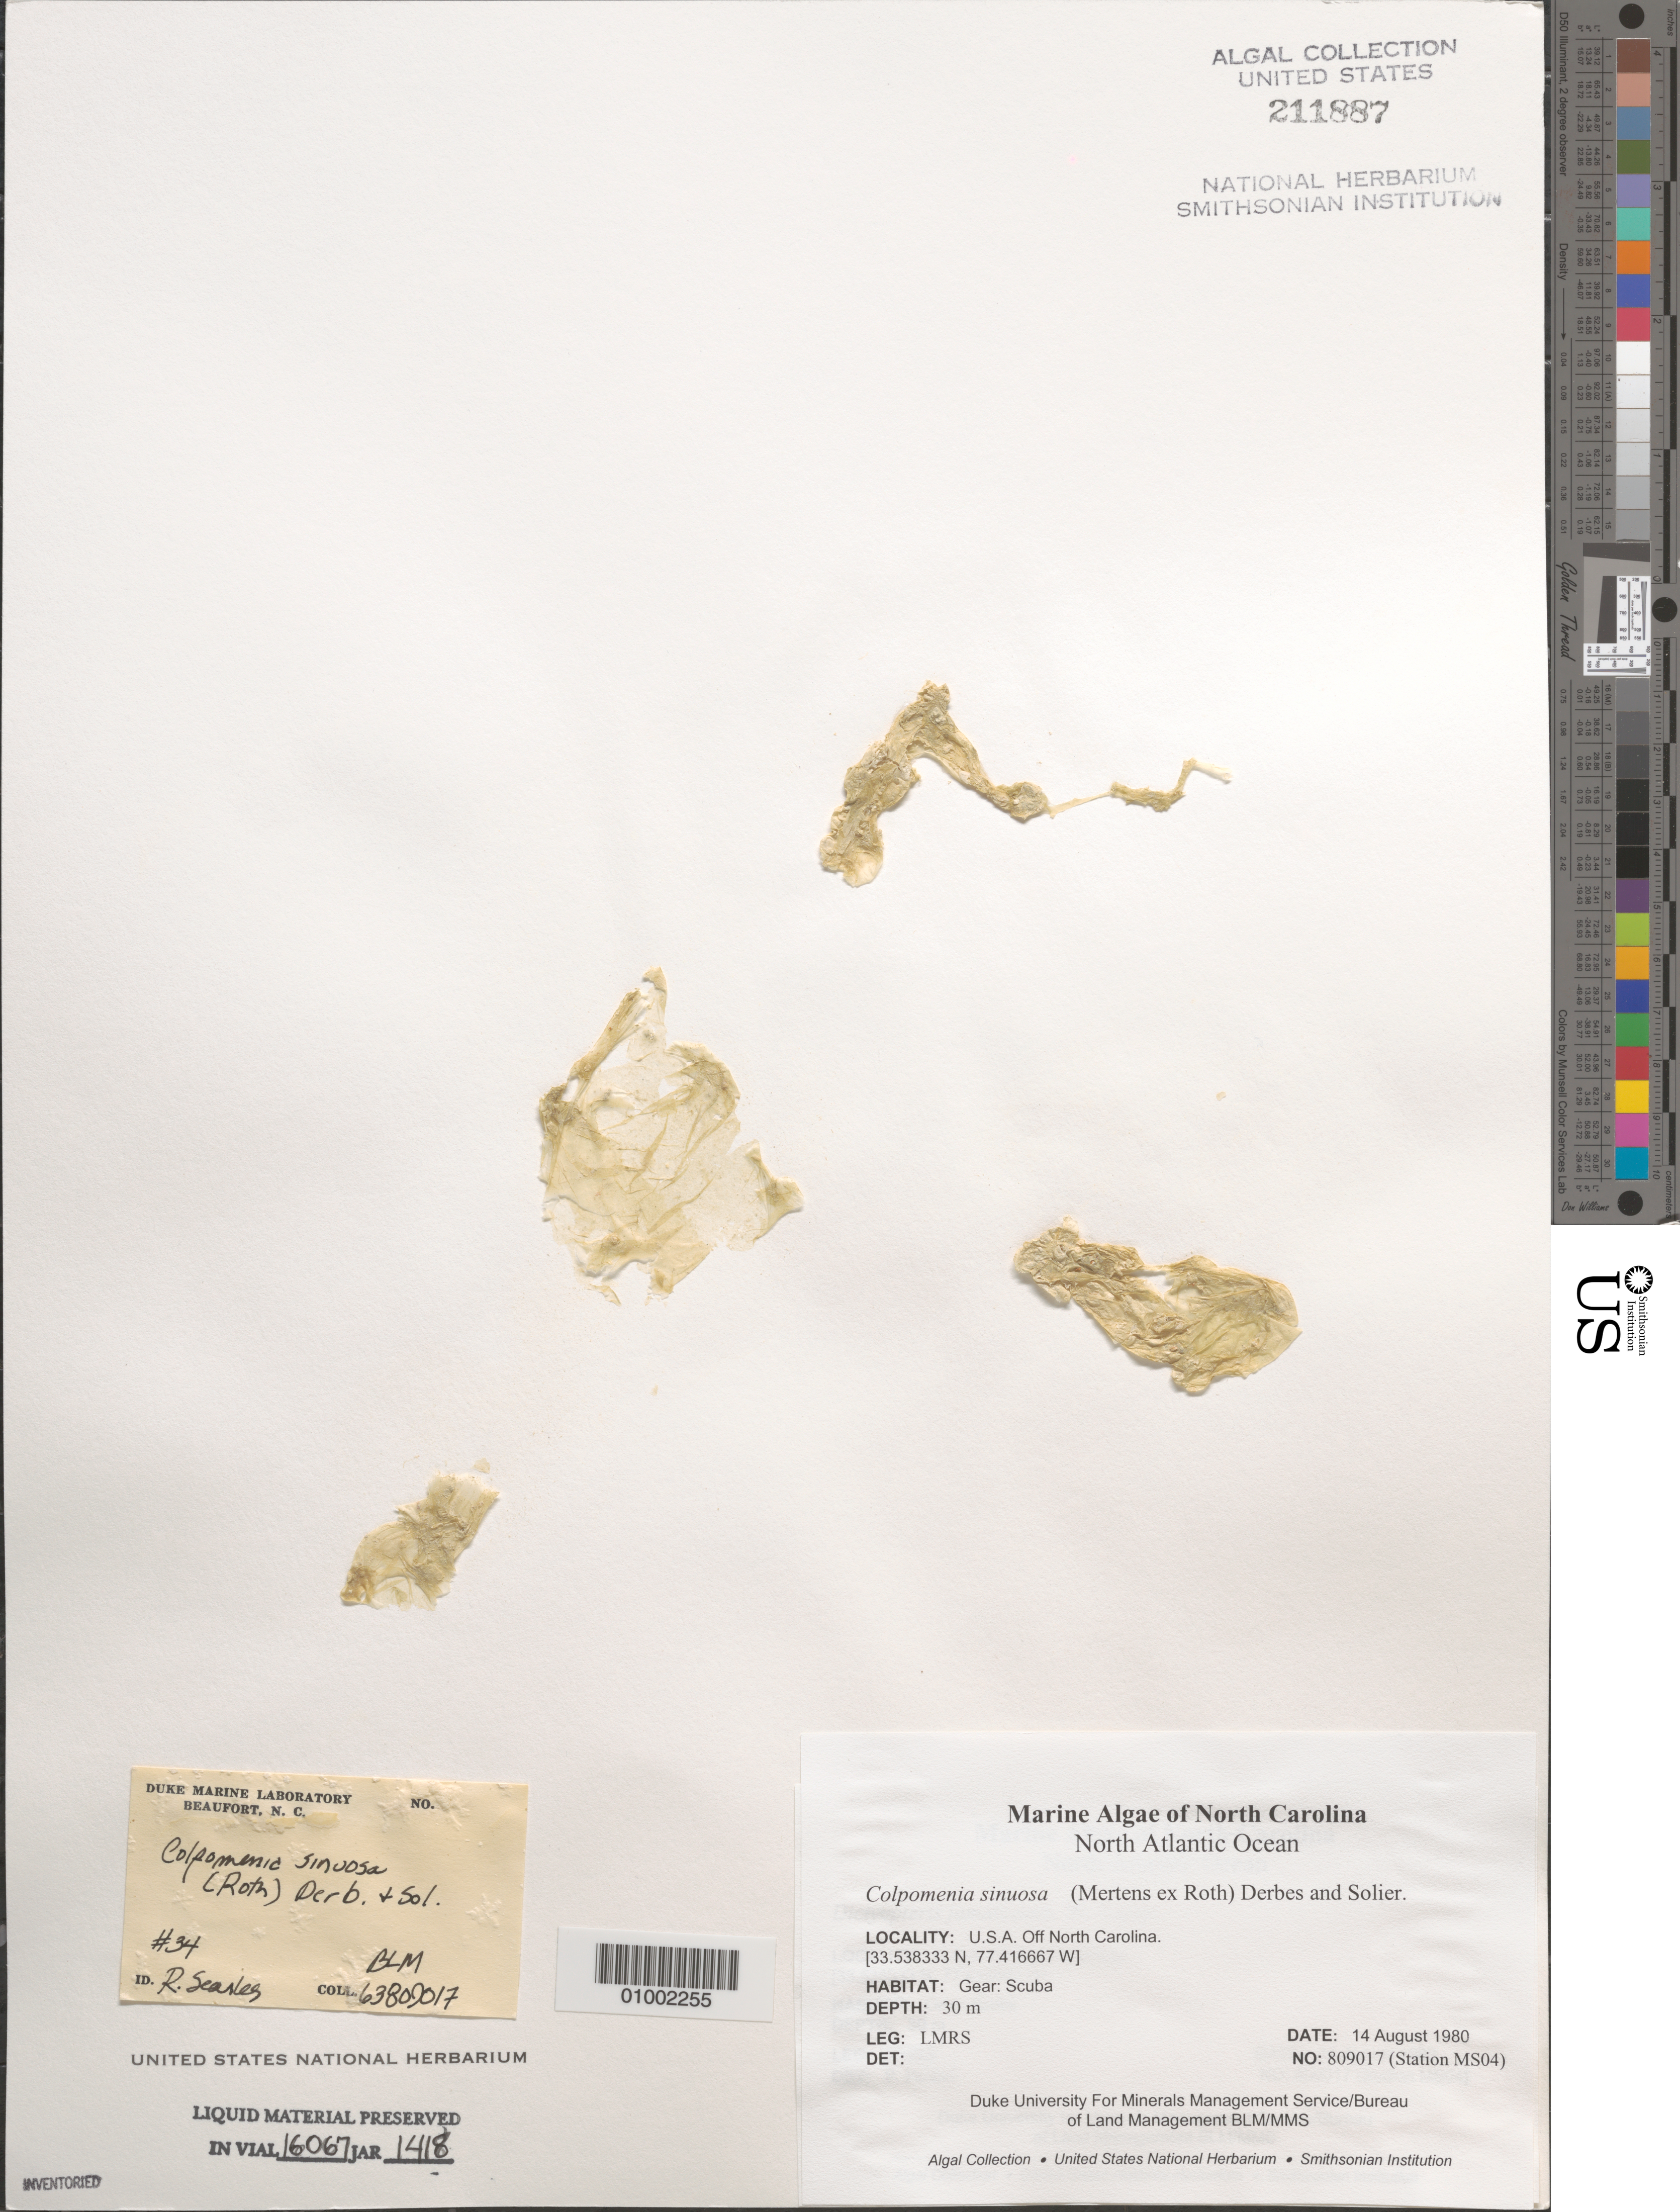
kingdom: Chromista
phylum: Ochrophyta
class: Phaeophyceae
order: Scytosiphonales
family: Scytosiphonaceae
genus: Colpomenia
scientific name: Colpomenia sinuosa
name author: (K. Mert. ex Roth) Derbes & Solier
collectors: LMRS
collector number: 809017 Station MS04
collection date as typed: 14 Aug 1980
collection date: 1980-08-14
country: United States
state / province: North Carolina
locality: North Atlantic Ocean off North Carolina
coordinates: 33.538333 N, 77.416667 W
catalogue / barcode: US 211887